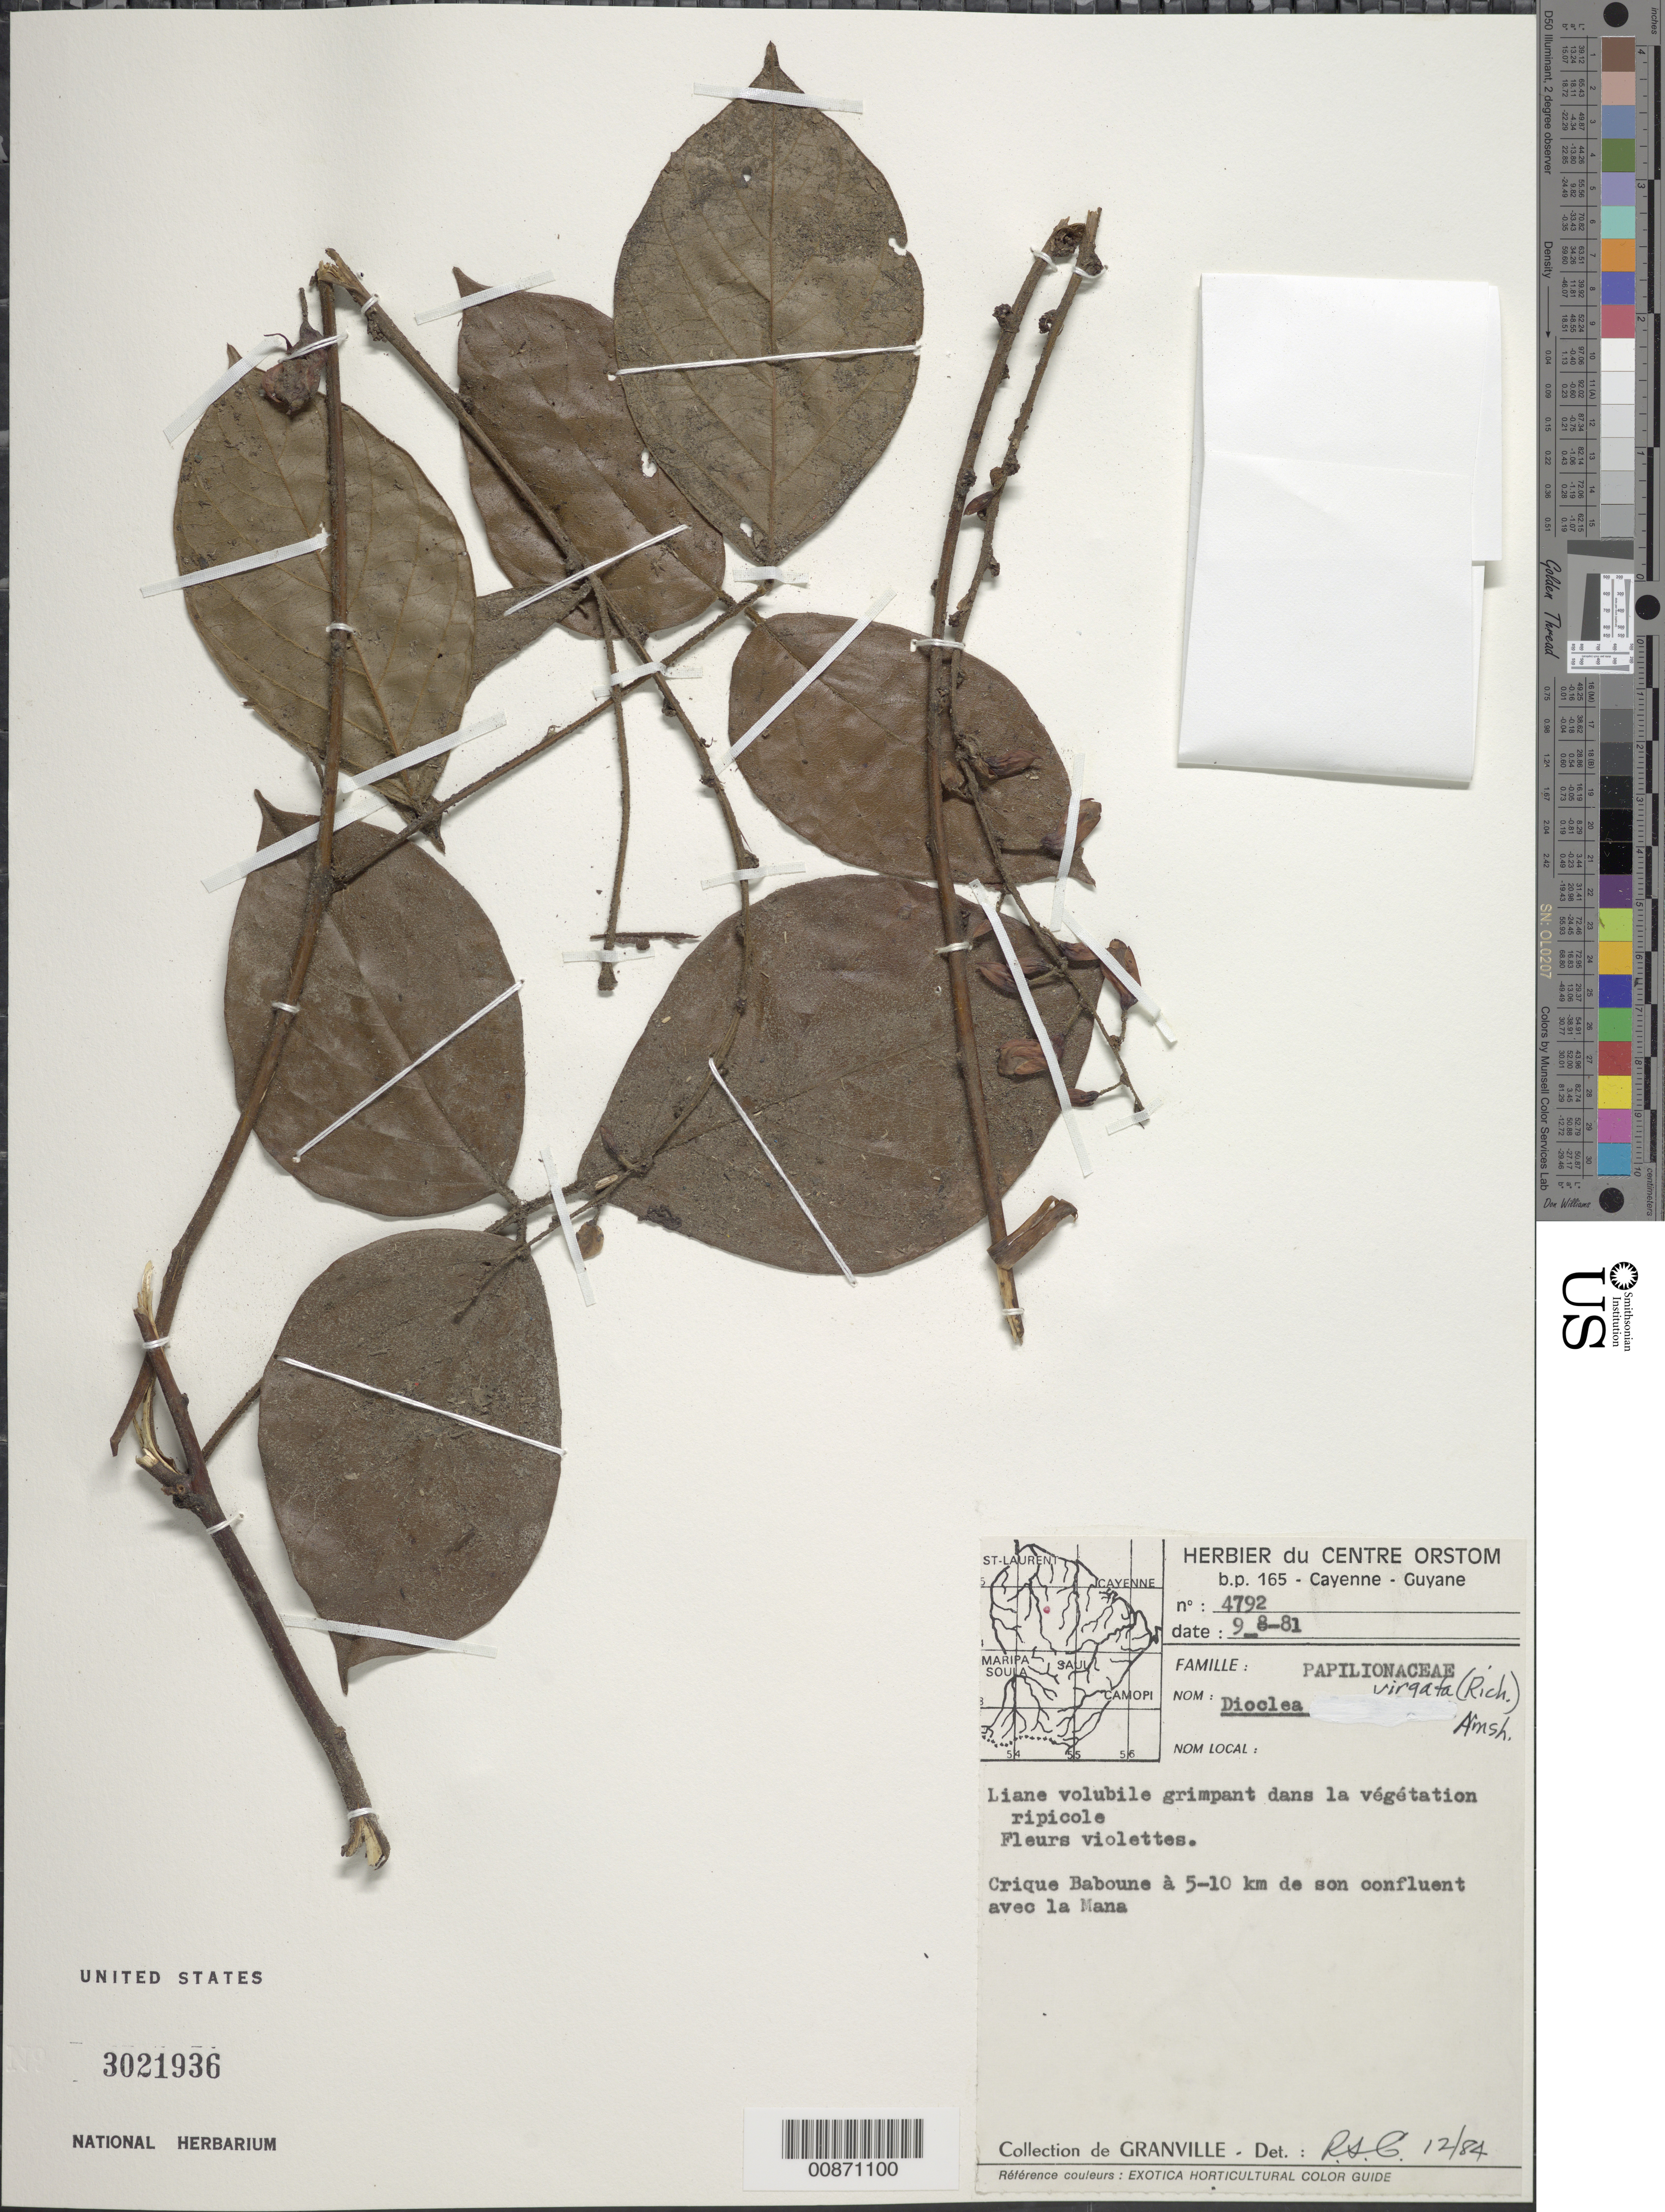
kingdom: Plantae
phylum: Tracheophyta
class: Magnoliopsida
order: Fabales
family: Fabaceae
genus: Dioclea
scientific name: Dioclea virgata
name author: (Rich.) Amshoff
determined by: Cowan, R. S.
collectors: J.-J. de Granville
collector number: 4792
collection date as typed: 9-Aug-81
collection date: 1981-08-09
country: French Guiana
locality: Crique Baboune, 5-10 km de son confluent avec la Mana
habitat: Dans vegetation ripicole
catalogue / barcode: US 3021936